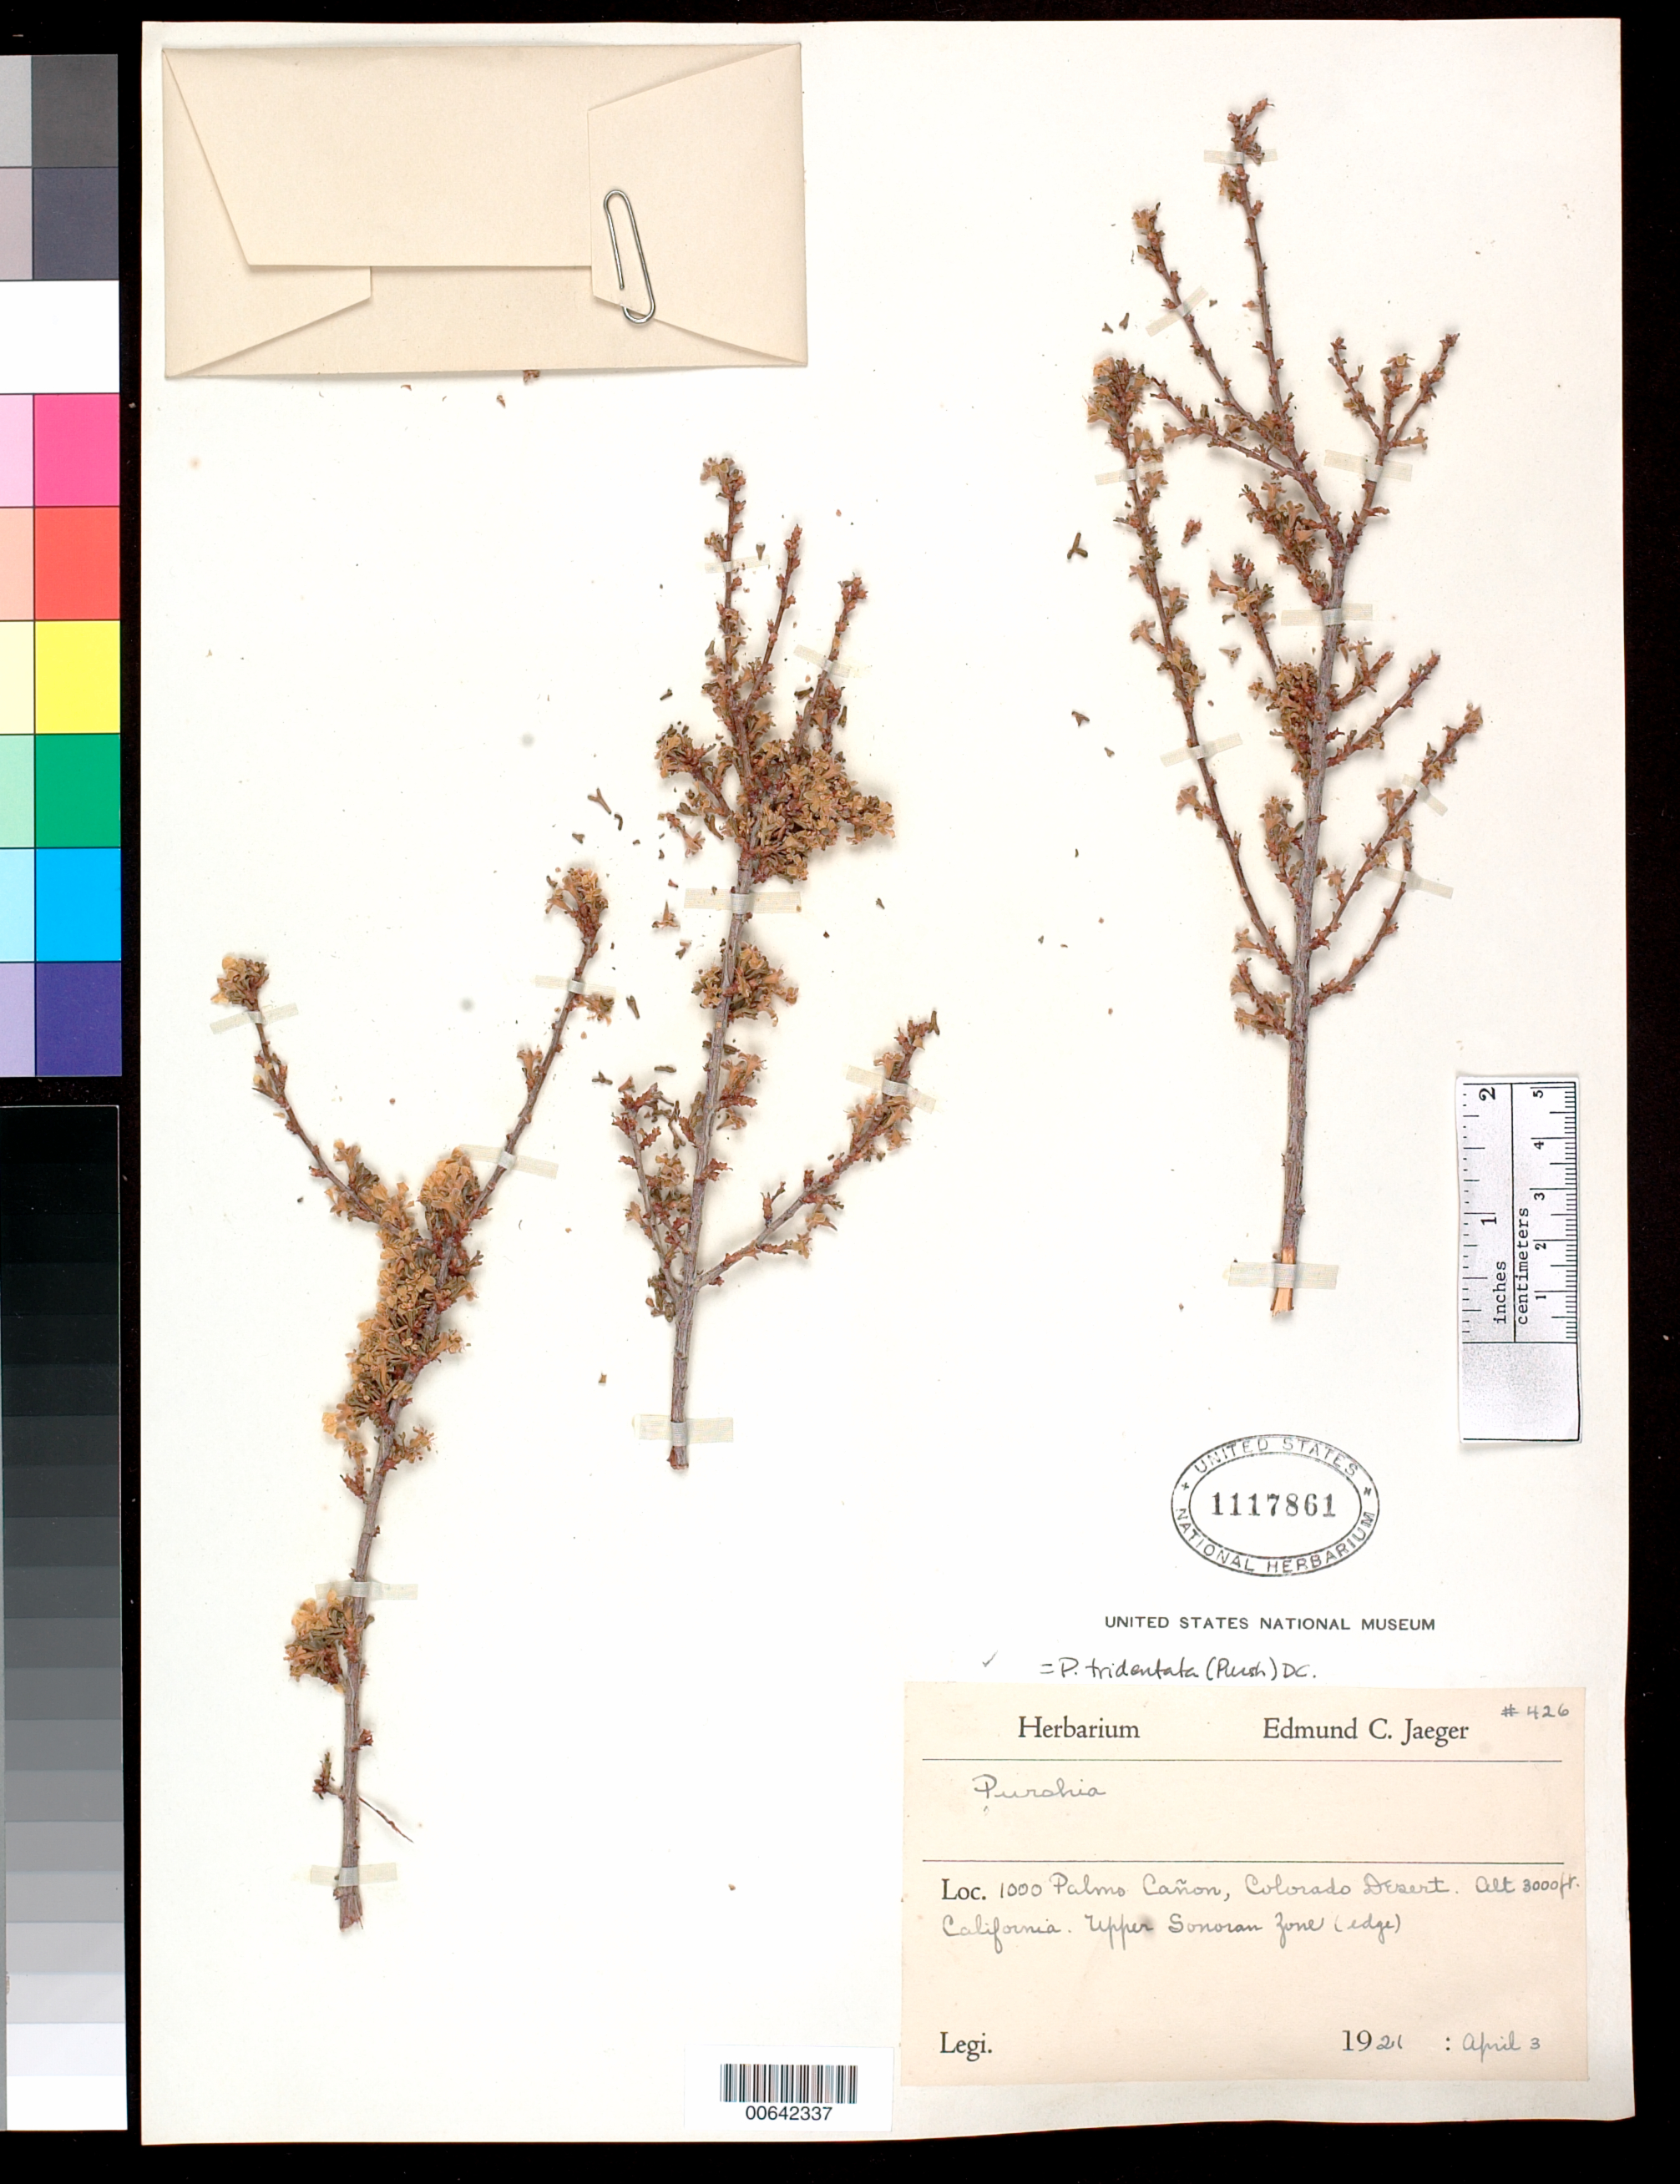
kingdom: Plantae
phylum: Tracheophyta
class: Magnoliopsida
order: Rosales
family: Rosaceae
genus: Purshia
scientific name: Purshia glandulosa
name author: Curran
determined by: Strong, Mark T., (BOT), Smithsonian Institution - National Museum of Natural History (UNITED STATES)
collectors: E. Jaeger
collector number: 426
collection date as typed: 03 Apr 1921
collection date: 1921-04-03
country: United States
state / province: California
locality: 1000 Palms Cañon, Colorado Desert, Upper Sonoran zone (edge).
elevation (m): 914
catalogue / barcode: US 1117861